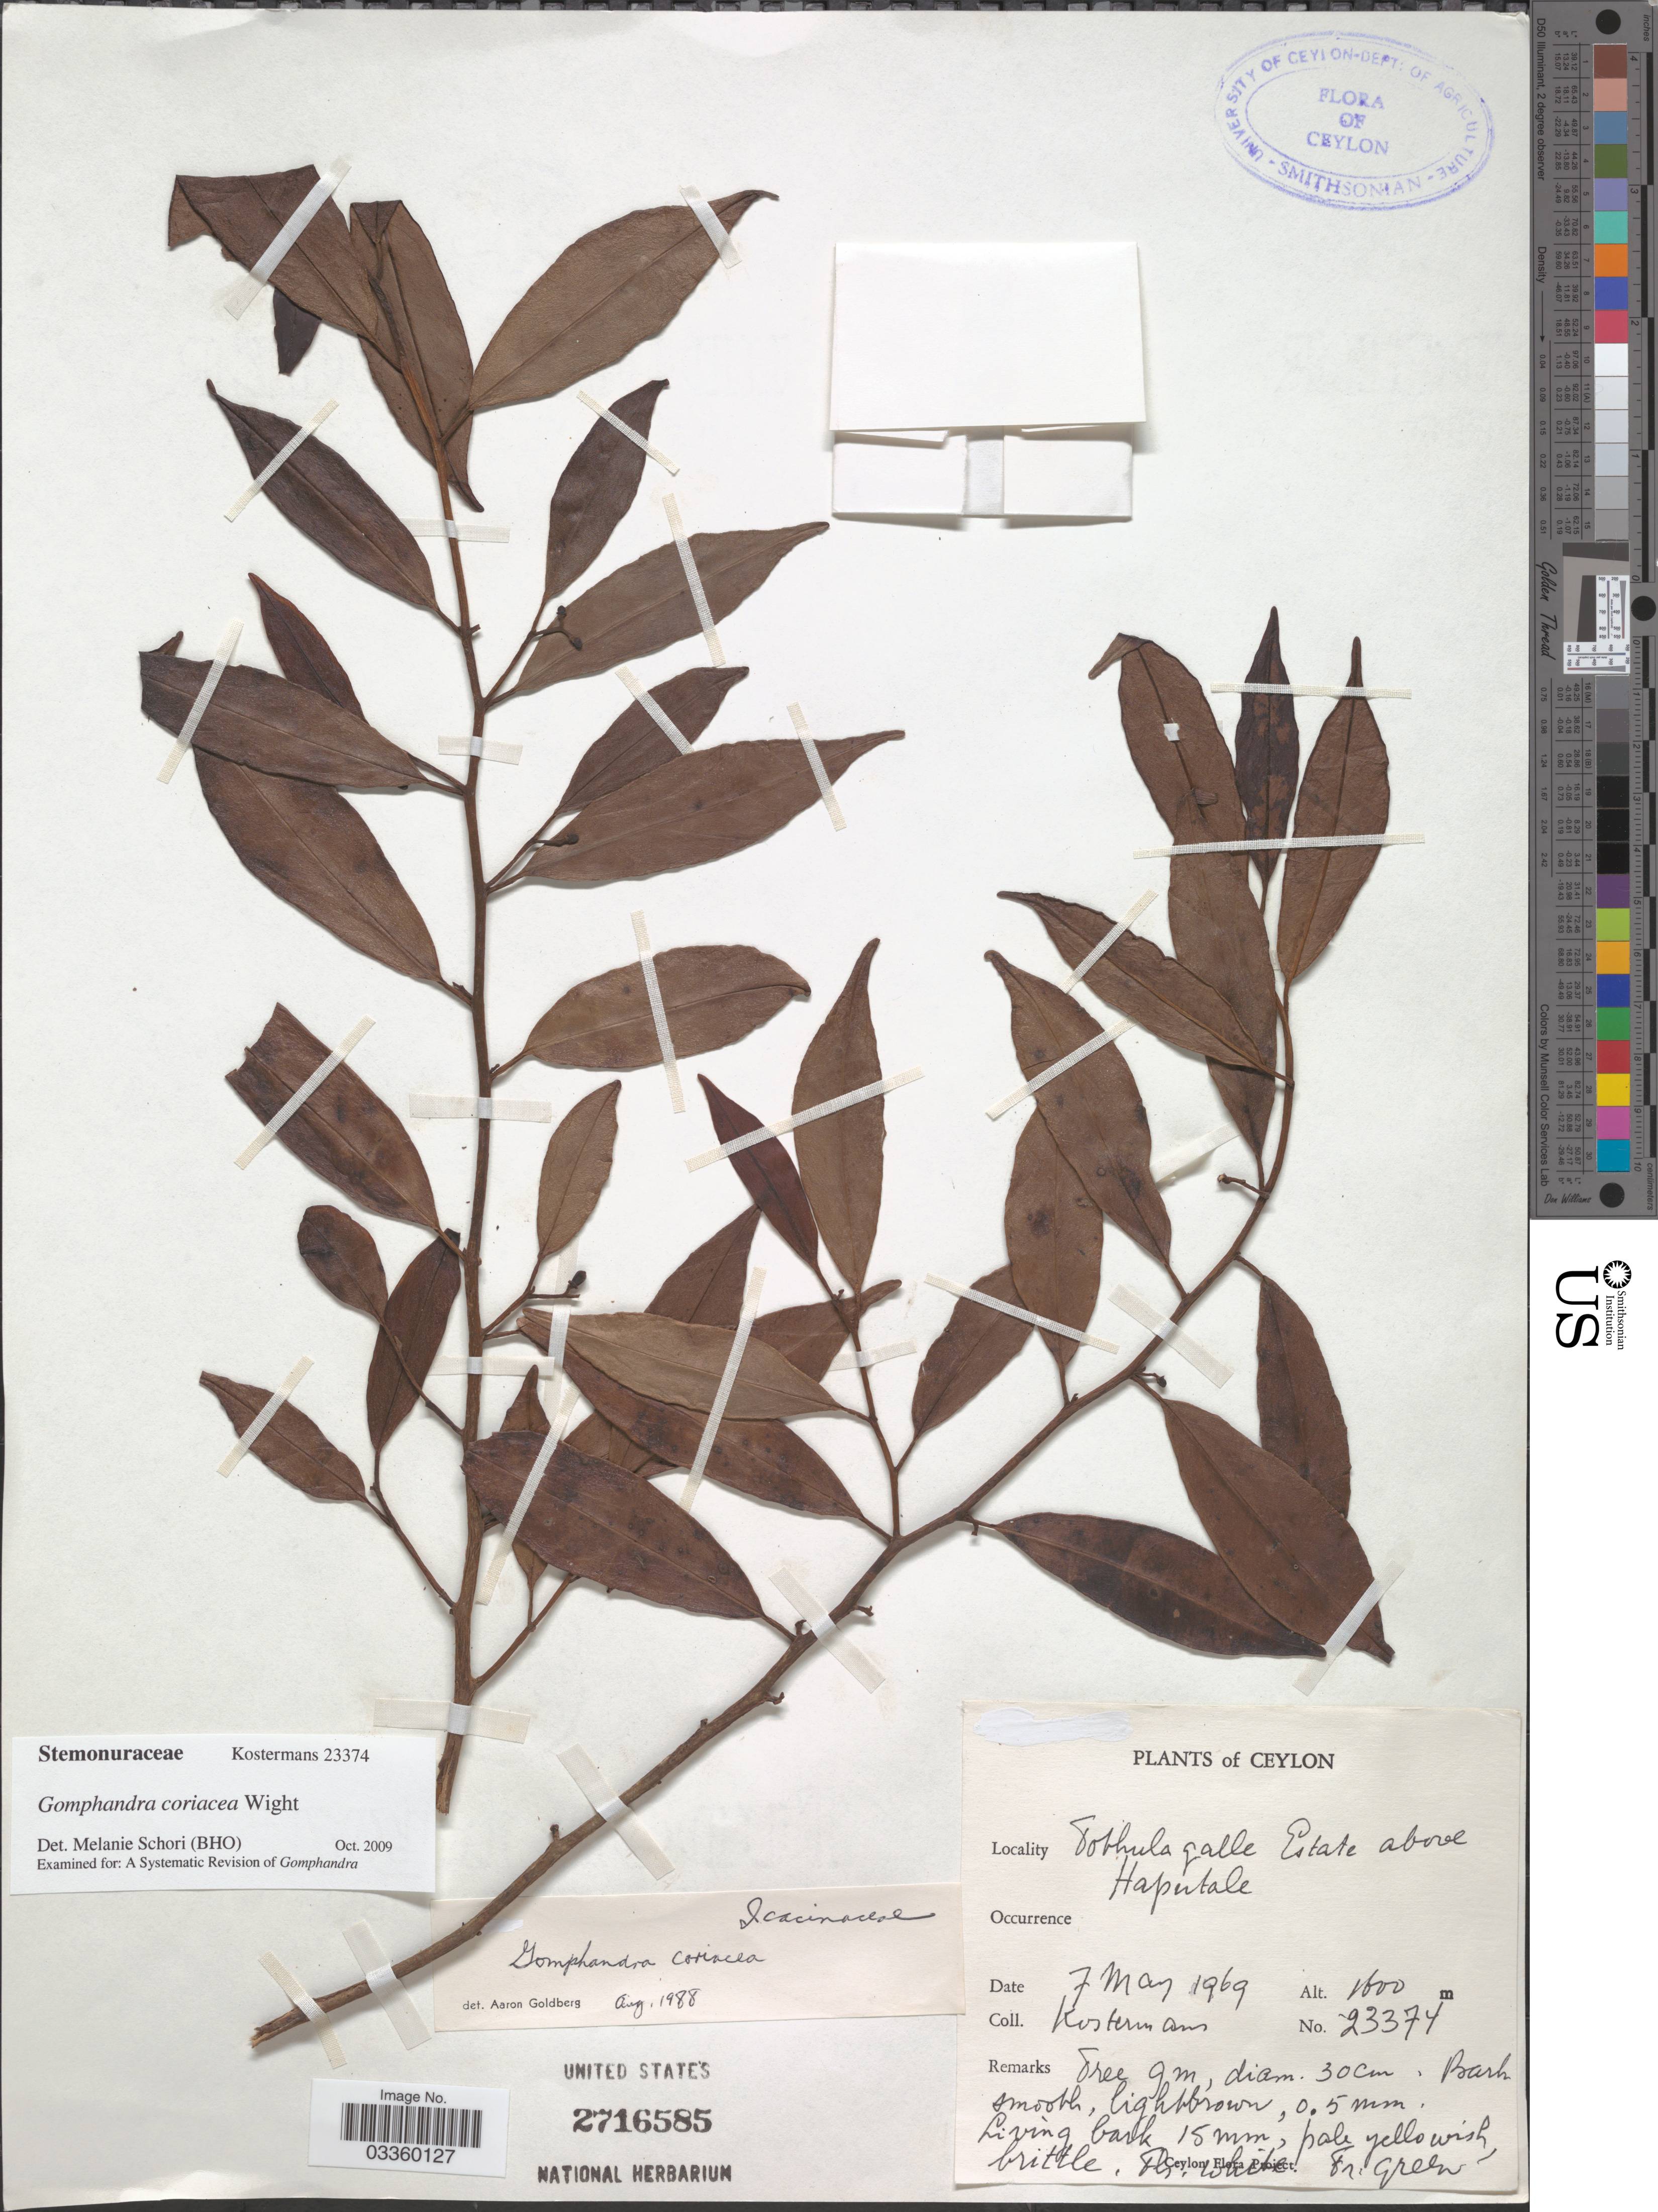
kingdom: Plantae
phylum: Tracheophyta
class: Magnoliopsida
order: Cardiopteridales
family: Stemonuraceae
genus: Gomphandra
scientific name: Gomphandra coriacea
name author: Wight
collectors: Kostermans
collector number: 23374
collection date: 1969-05-07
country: Sri Lanka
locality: Ceylon. Tothulagalle Estate above Haputale.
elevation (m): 1600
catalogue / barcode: US 2716585